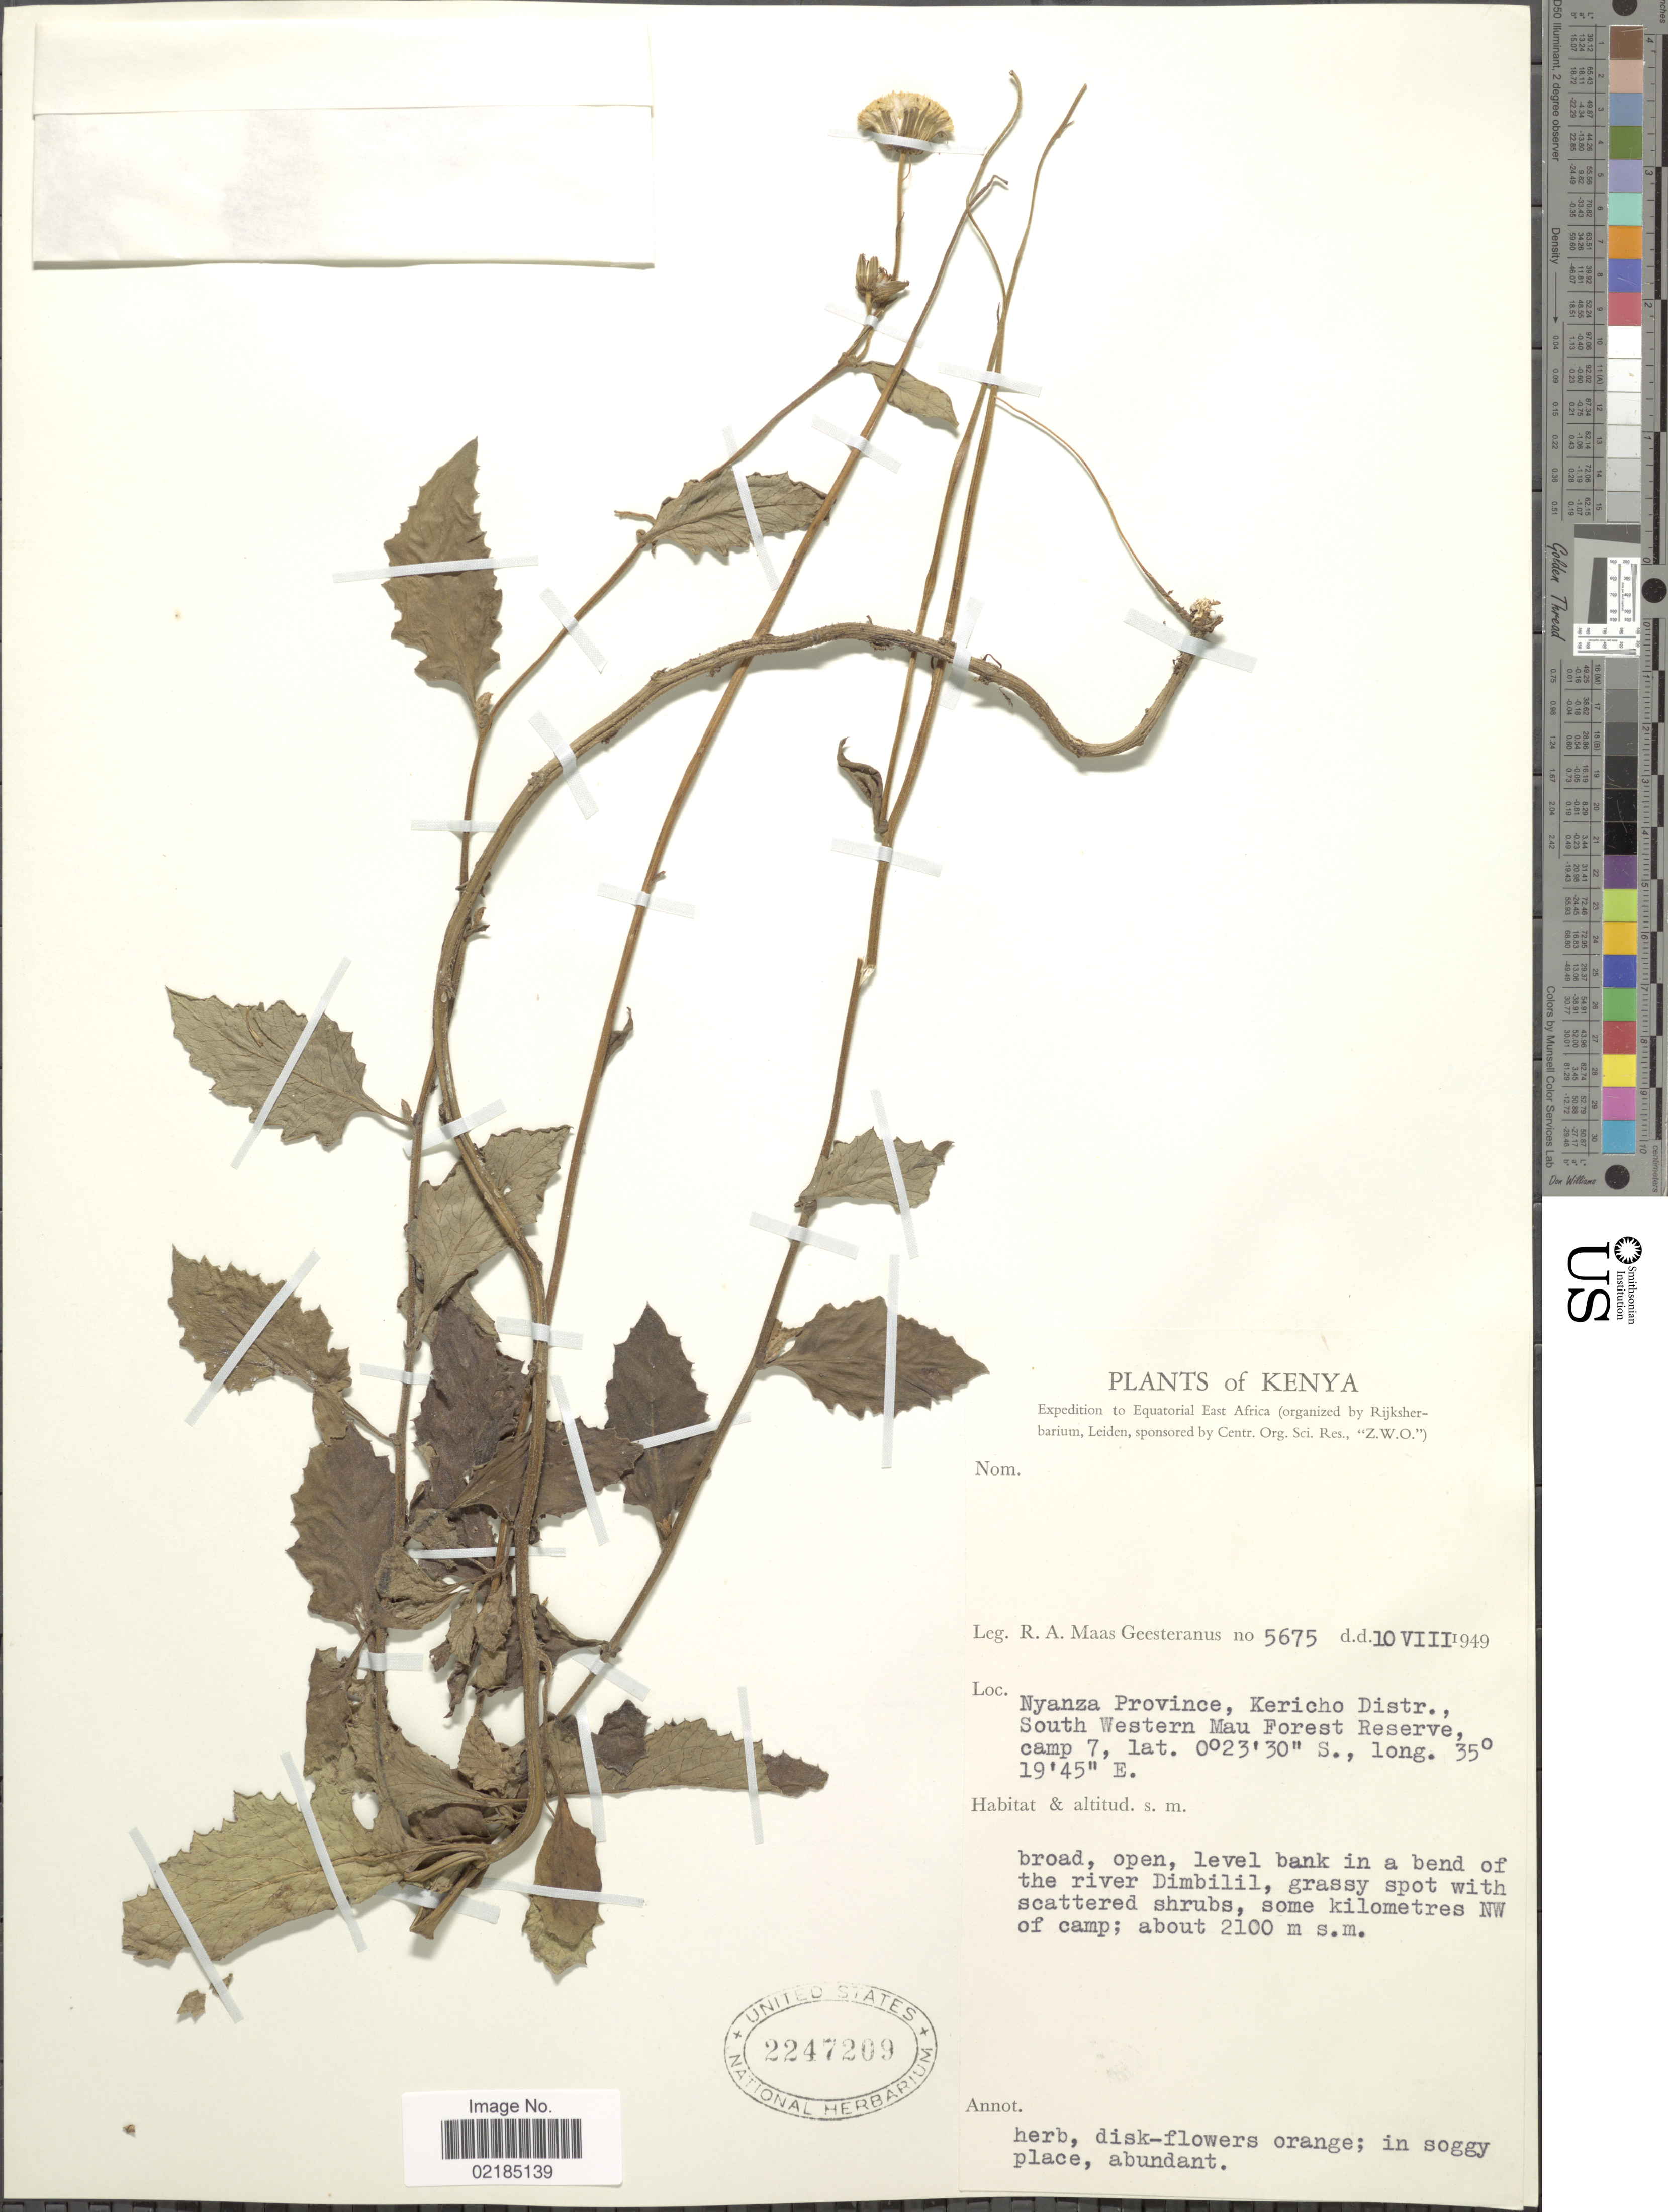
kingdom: Plantae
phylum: Tracheophyta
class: Magnoliopsida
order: Asterales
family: Asteraceae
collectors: R. A. Maas Geesteranus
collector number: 5675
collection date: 1949-08-10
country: Kenya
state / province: Kericho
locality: Nyanza Province, Kericho Distr., South Western Mau Forest Reserve, camp 7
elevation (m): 2100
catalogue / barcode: US 2247209